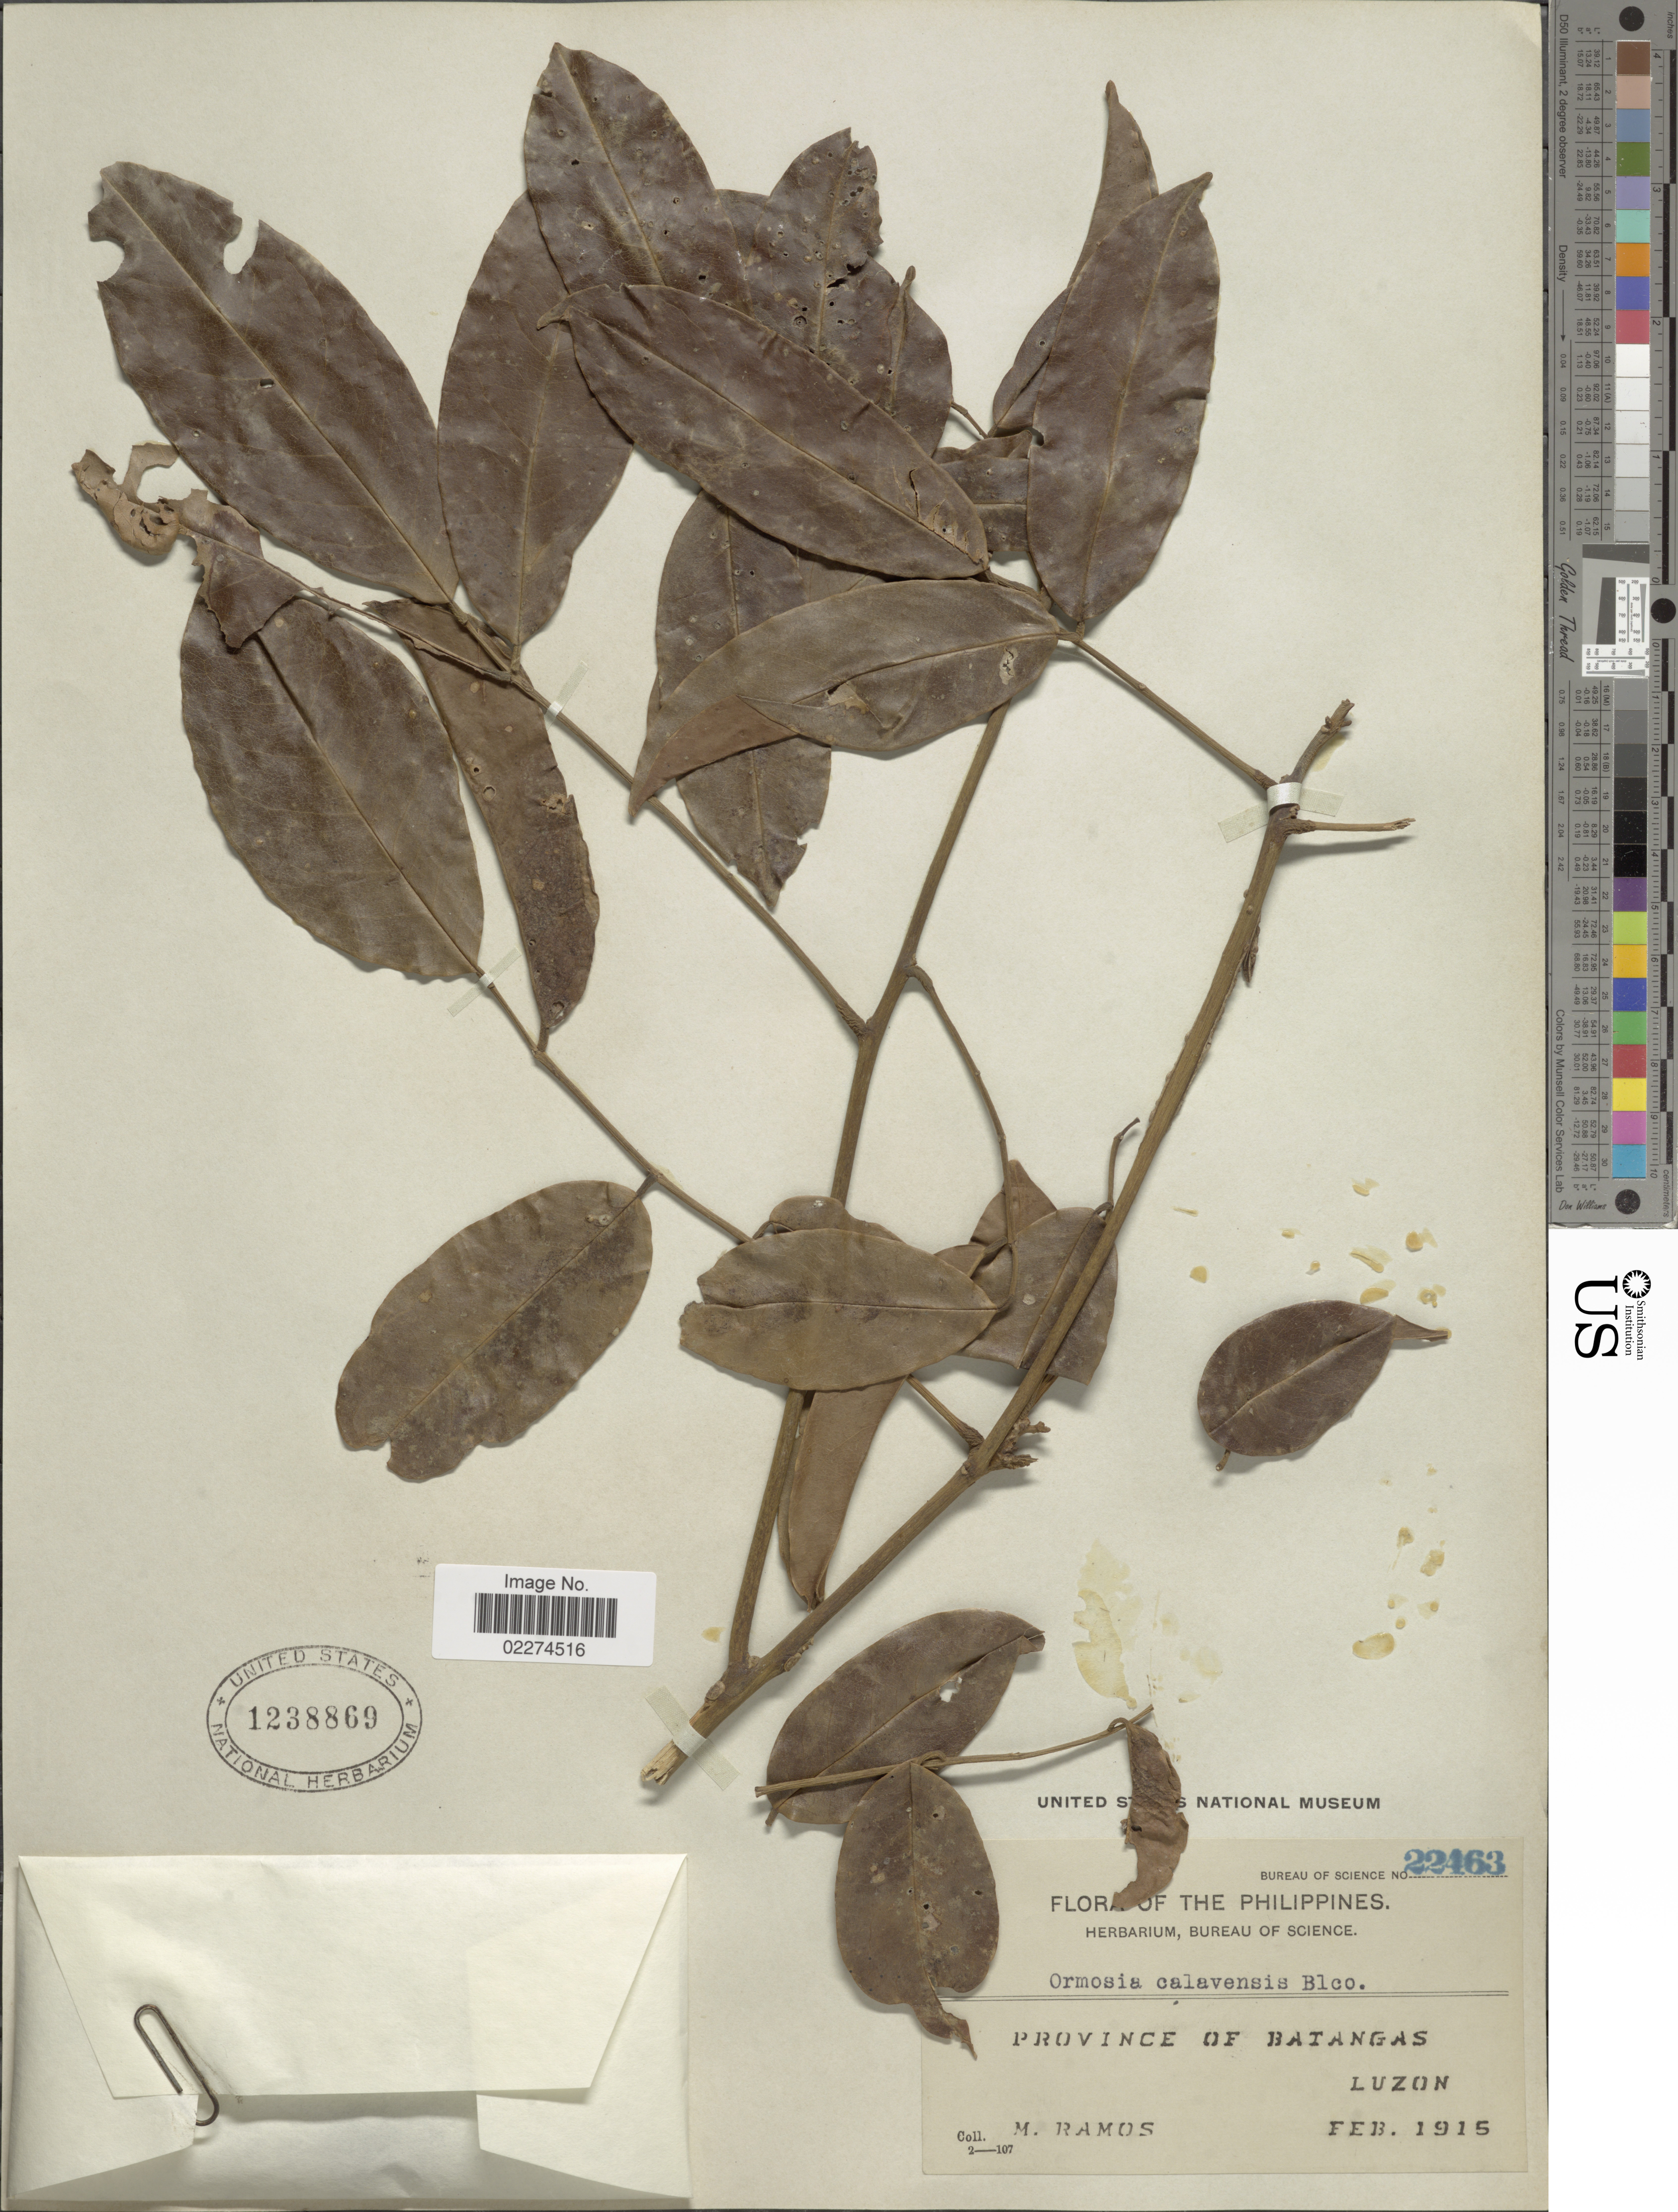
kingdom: Plantae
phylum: Tracheophyta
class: Magnoliopsida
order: Fabales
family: Fabaceae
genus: Ormosia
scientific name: Ormosia calavensis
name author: Azaola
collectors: M. Ramos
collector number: Bureau of Science 22463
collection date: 1915-02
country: Philippines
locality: Province of Batangas, Luzon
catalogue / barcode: US 1238869